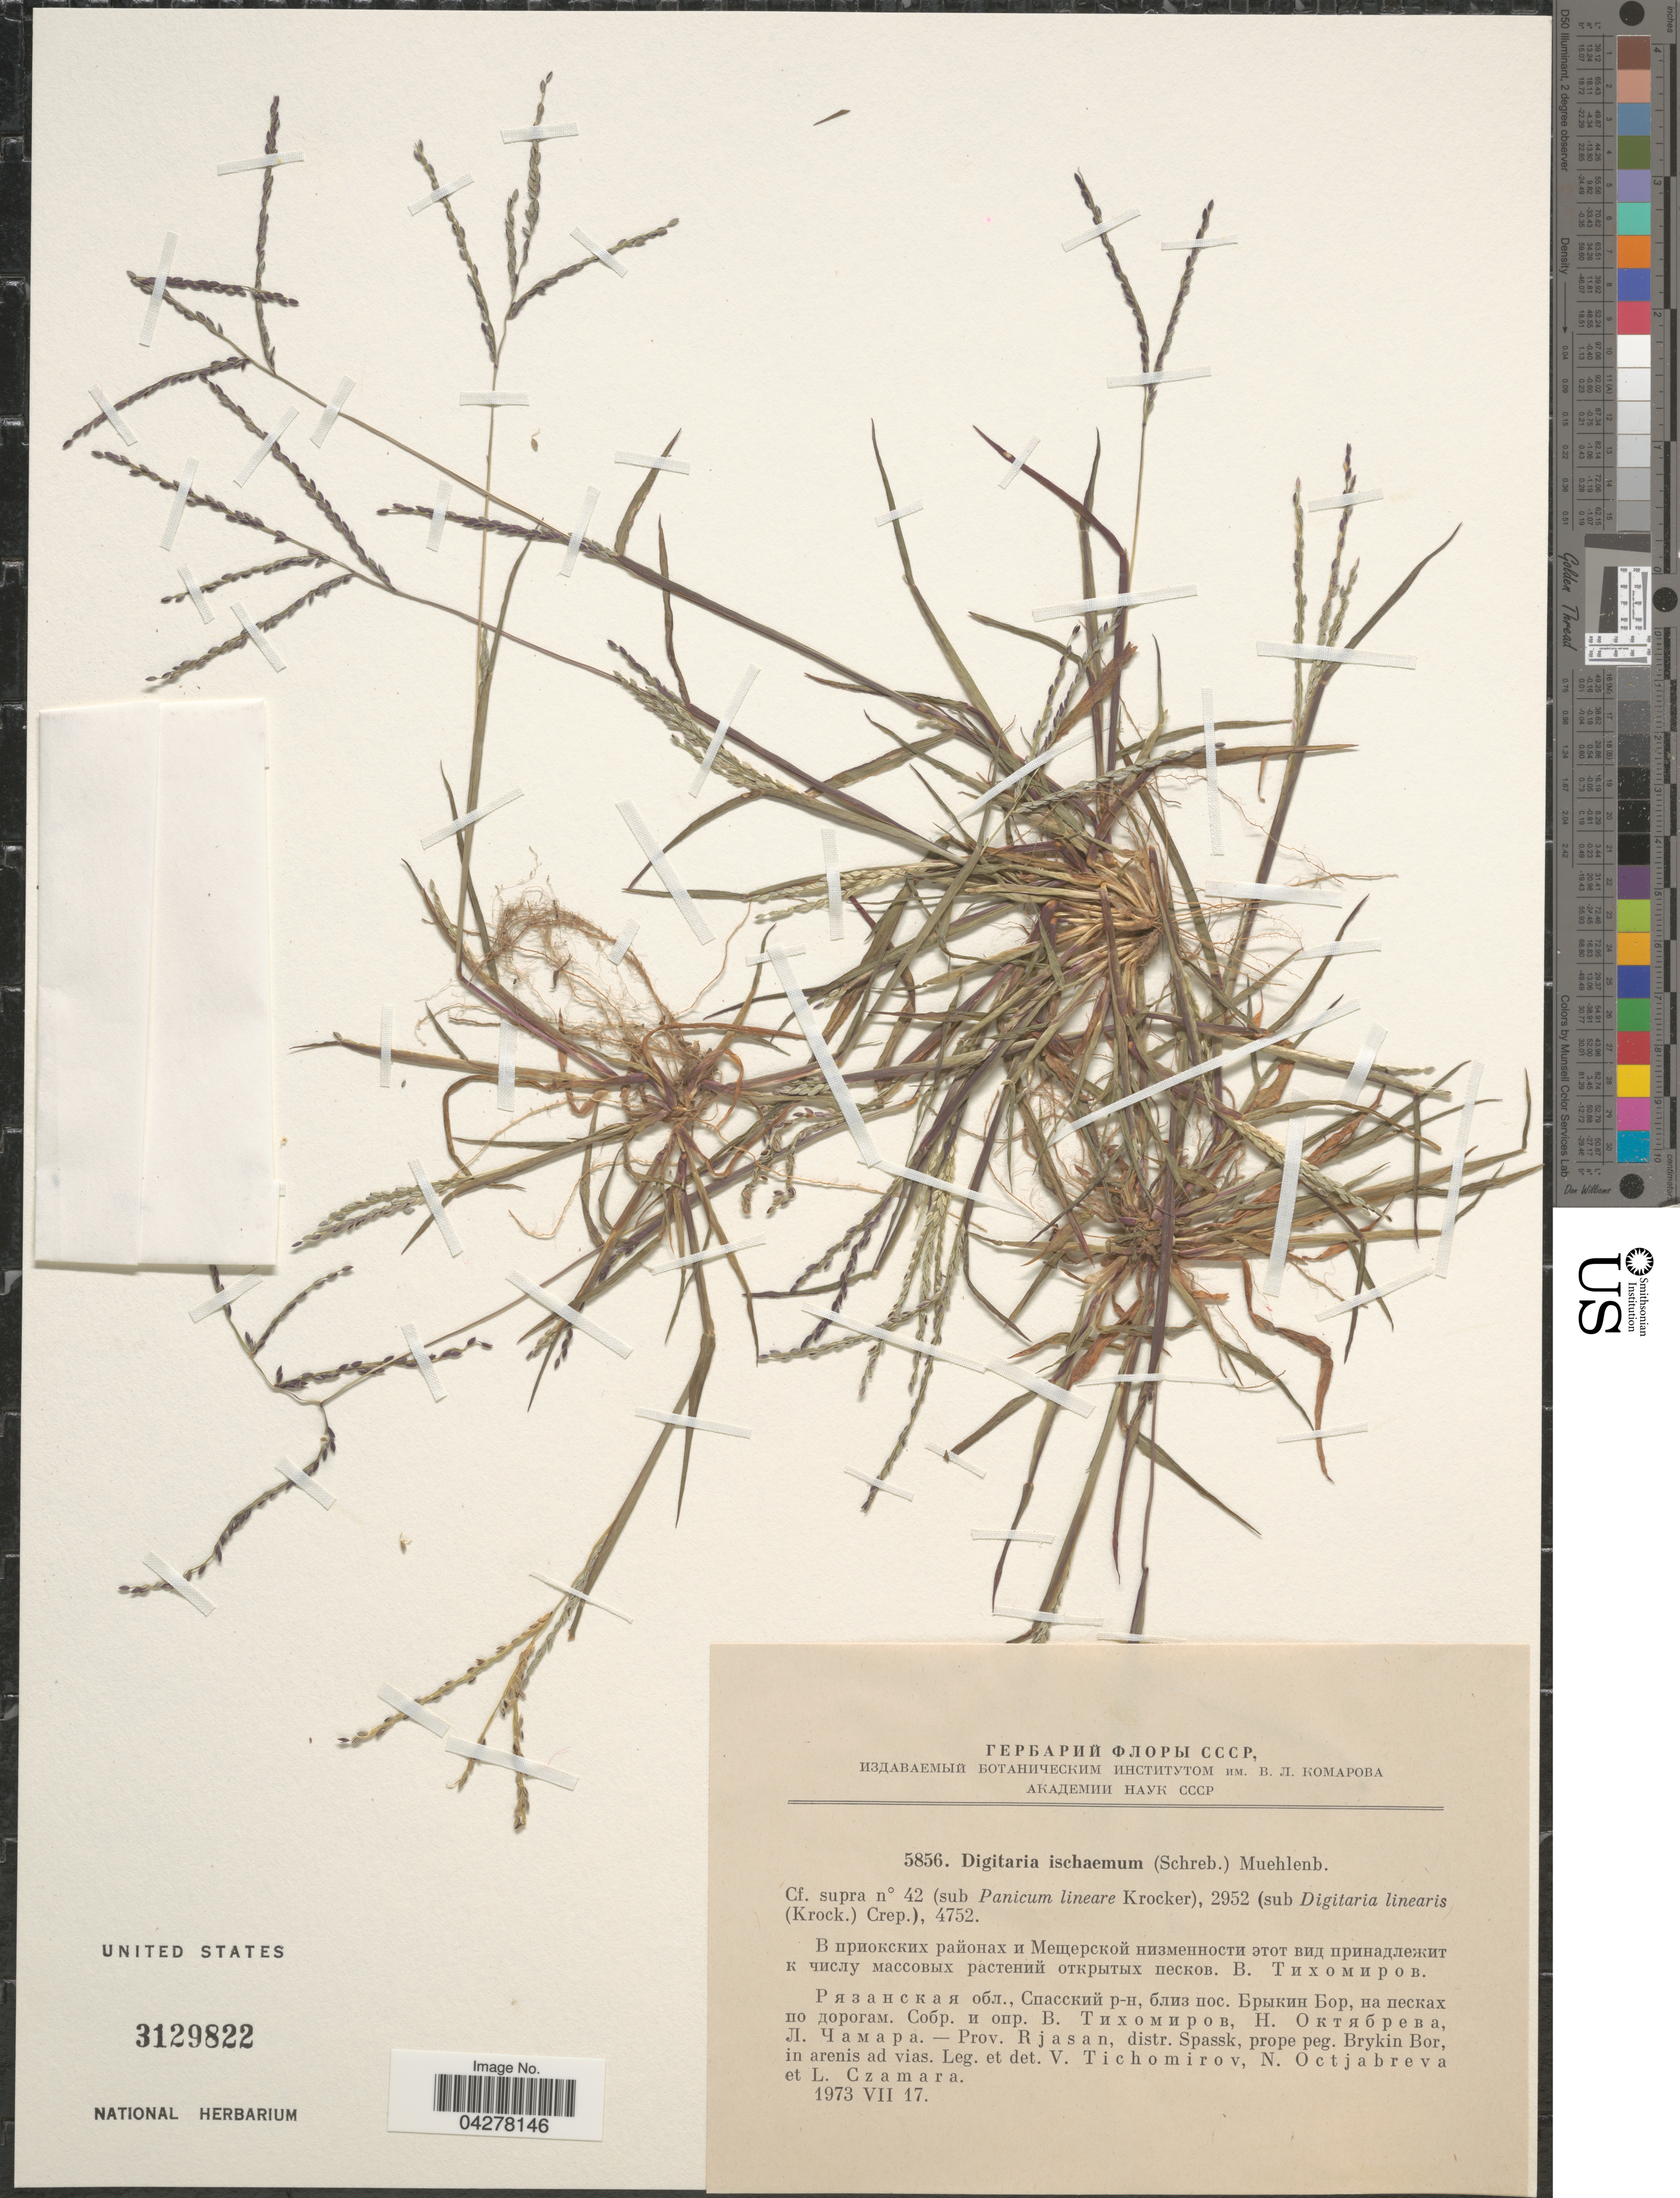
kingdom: Plantae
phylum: Tracheophyta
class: Liliopsida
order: Poales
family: Poaceae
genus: Digitaria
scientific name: Digitaria ischaemum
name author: (Schreber) Schreber ex Muhl.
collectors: V. Tichomirov, N. Octjabreva & L. Czamara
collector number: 5856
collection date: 1973-07-17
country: Russian Federation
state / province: Ryazan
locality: Prov. Rjasan, distr. Spassk, prope peg. Brykin Bor, in arenis ad vias.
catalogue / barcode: US 3129822